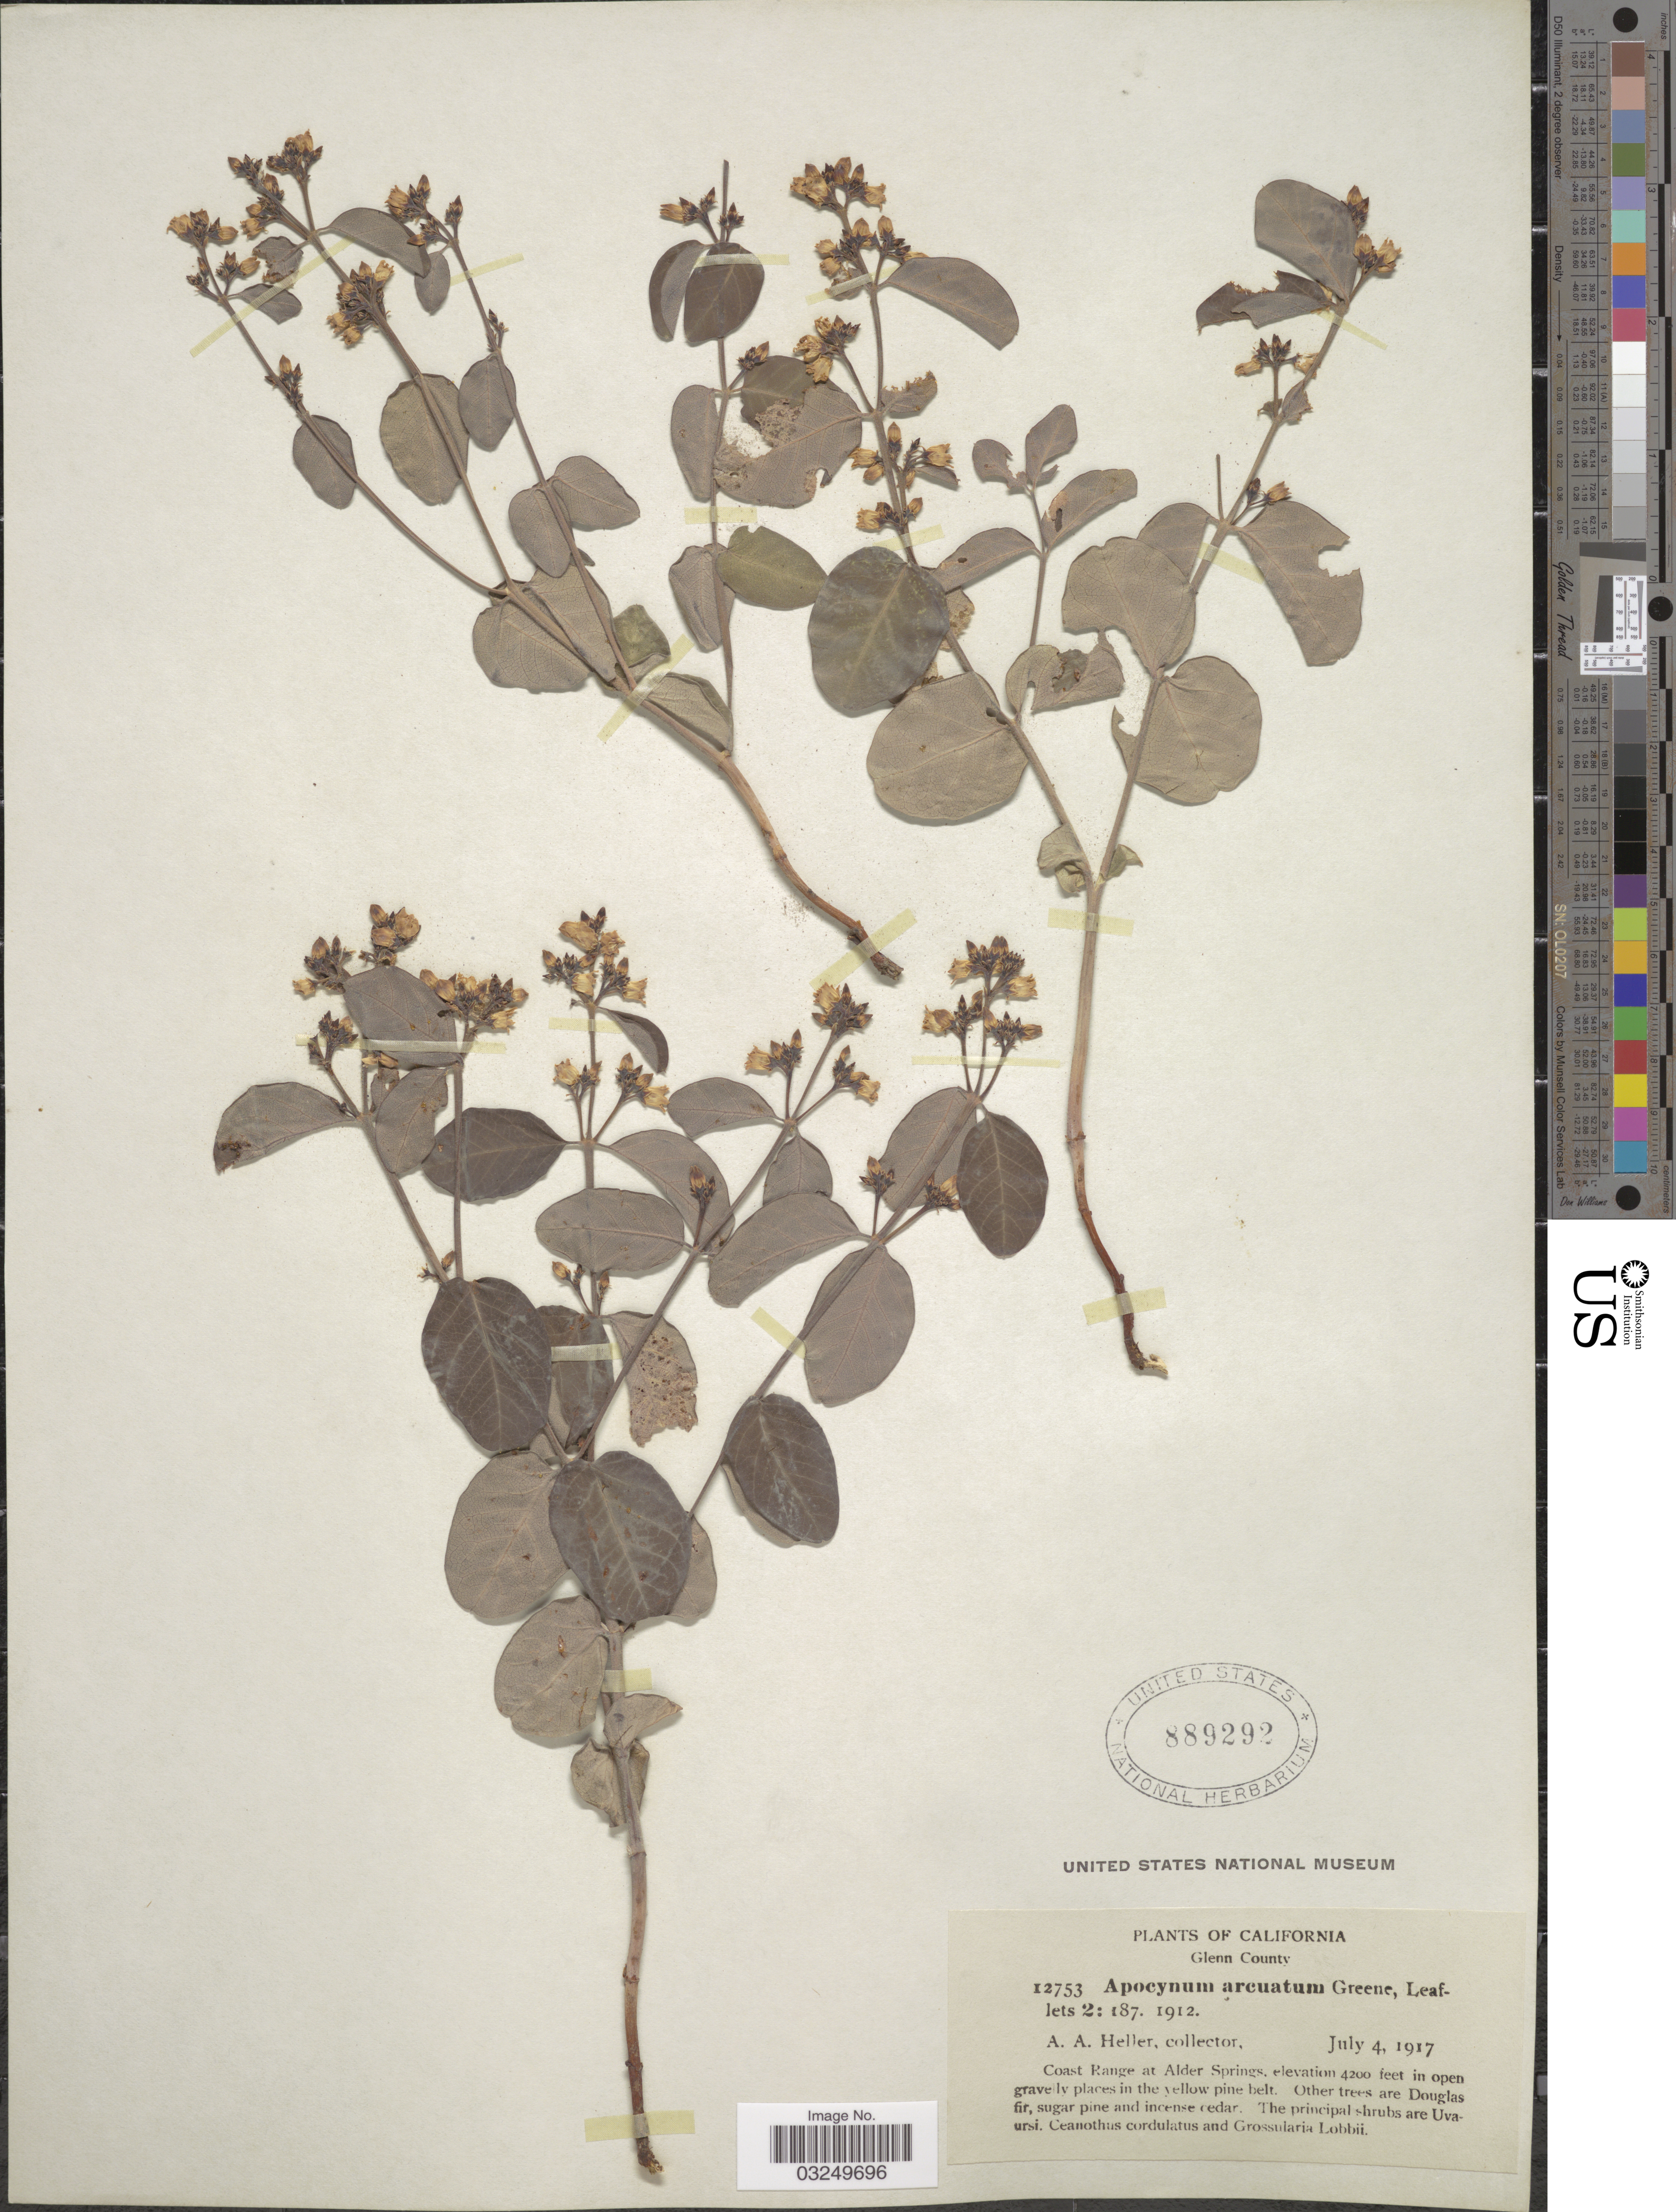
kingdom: Plantae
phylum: Tracheophyta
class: Magnoliopsida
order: Gentianales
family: Apocynaceae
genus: Apocynum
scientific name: Apocynum arcuatum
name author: S.W. Greene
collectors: A. A. Heller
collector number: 12753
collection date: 1917-07-04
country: United States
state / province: California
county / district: Glenn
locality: Glenn County. Coast Range at Alder Springs.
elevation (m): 1280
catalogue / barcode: US 889292